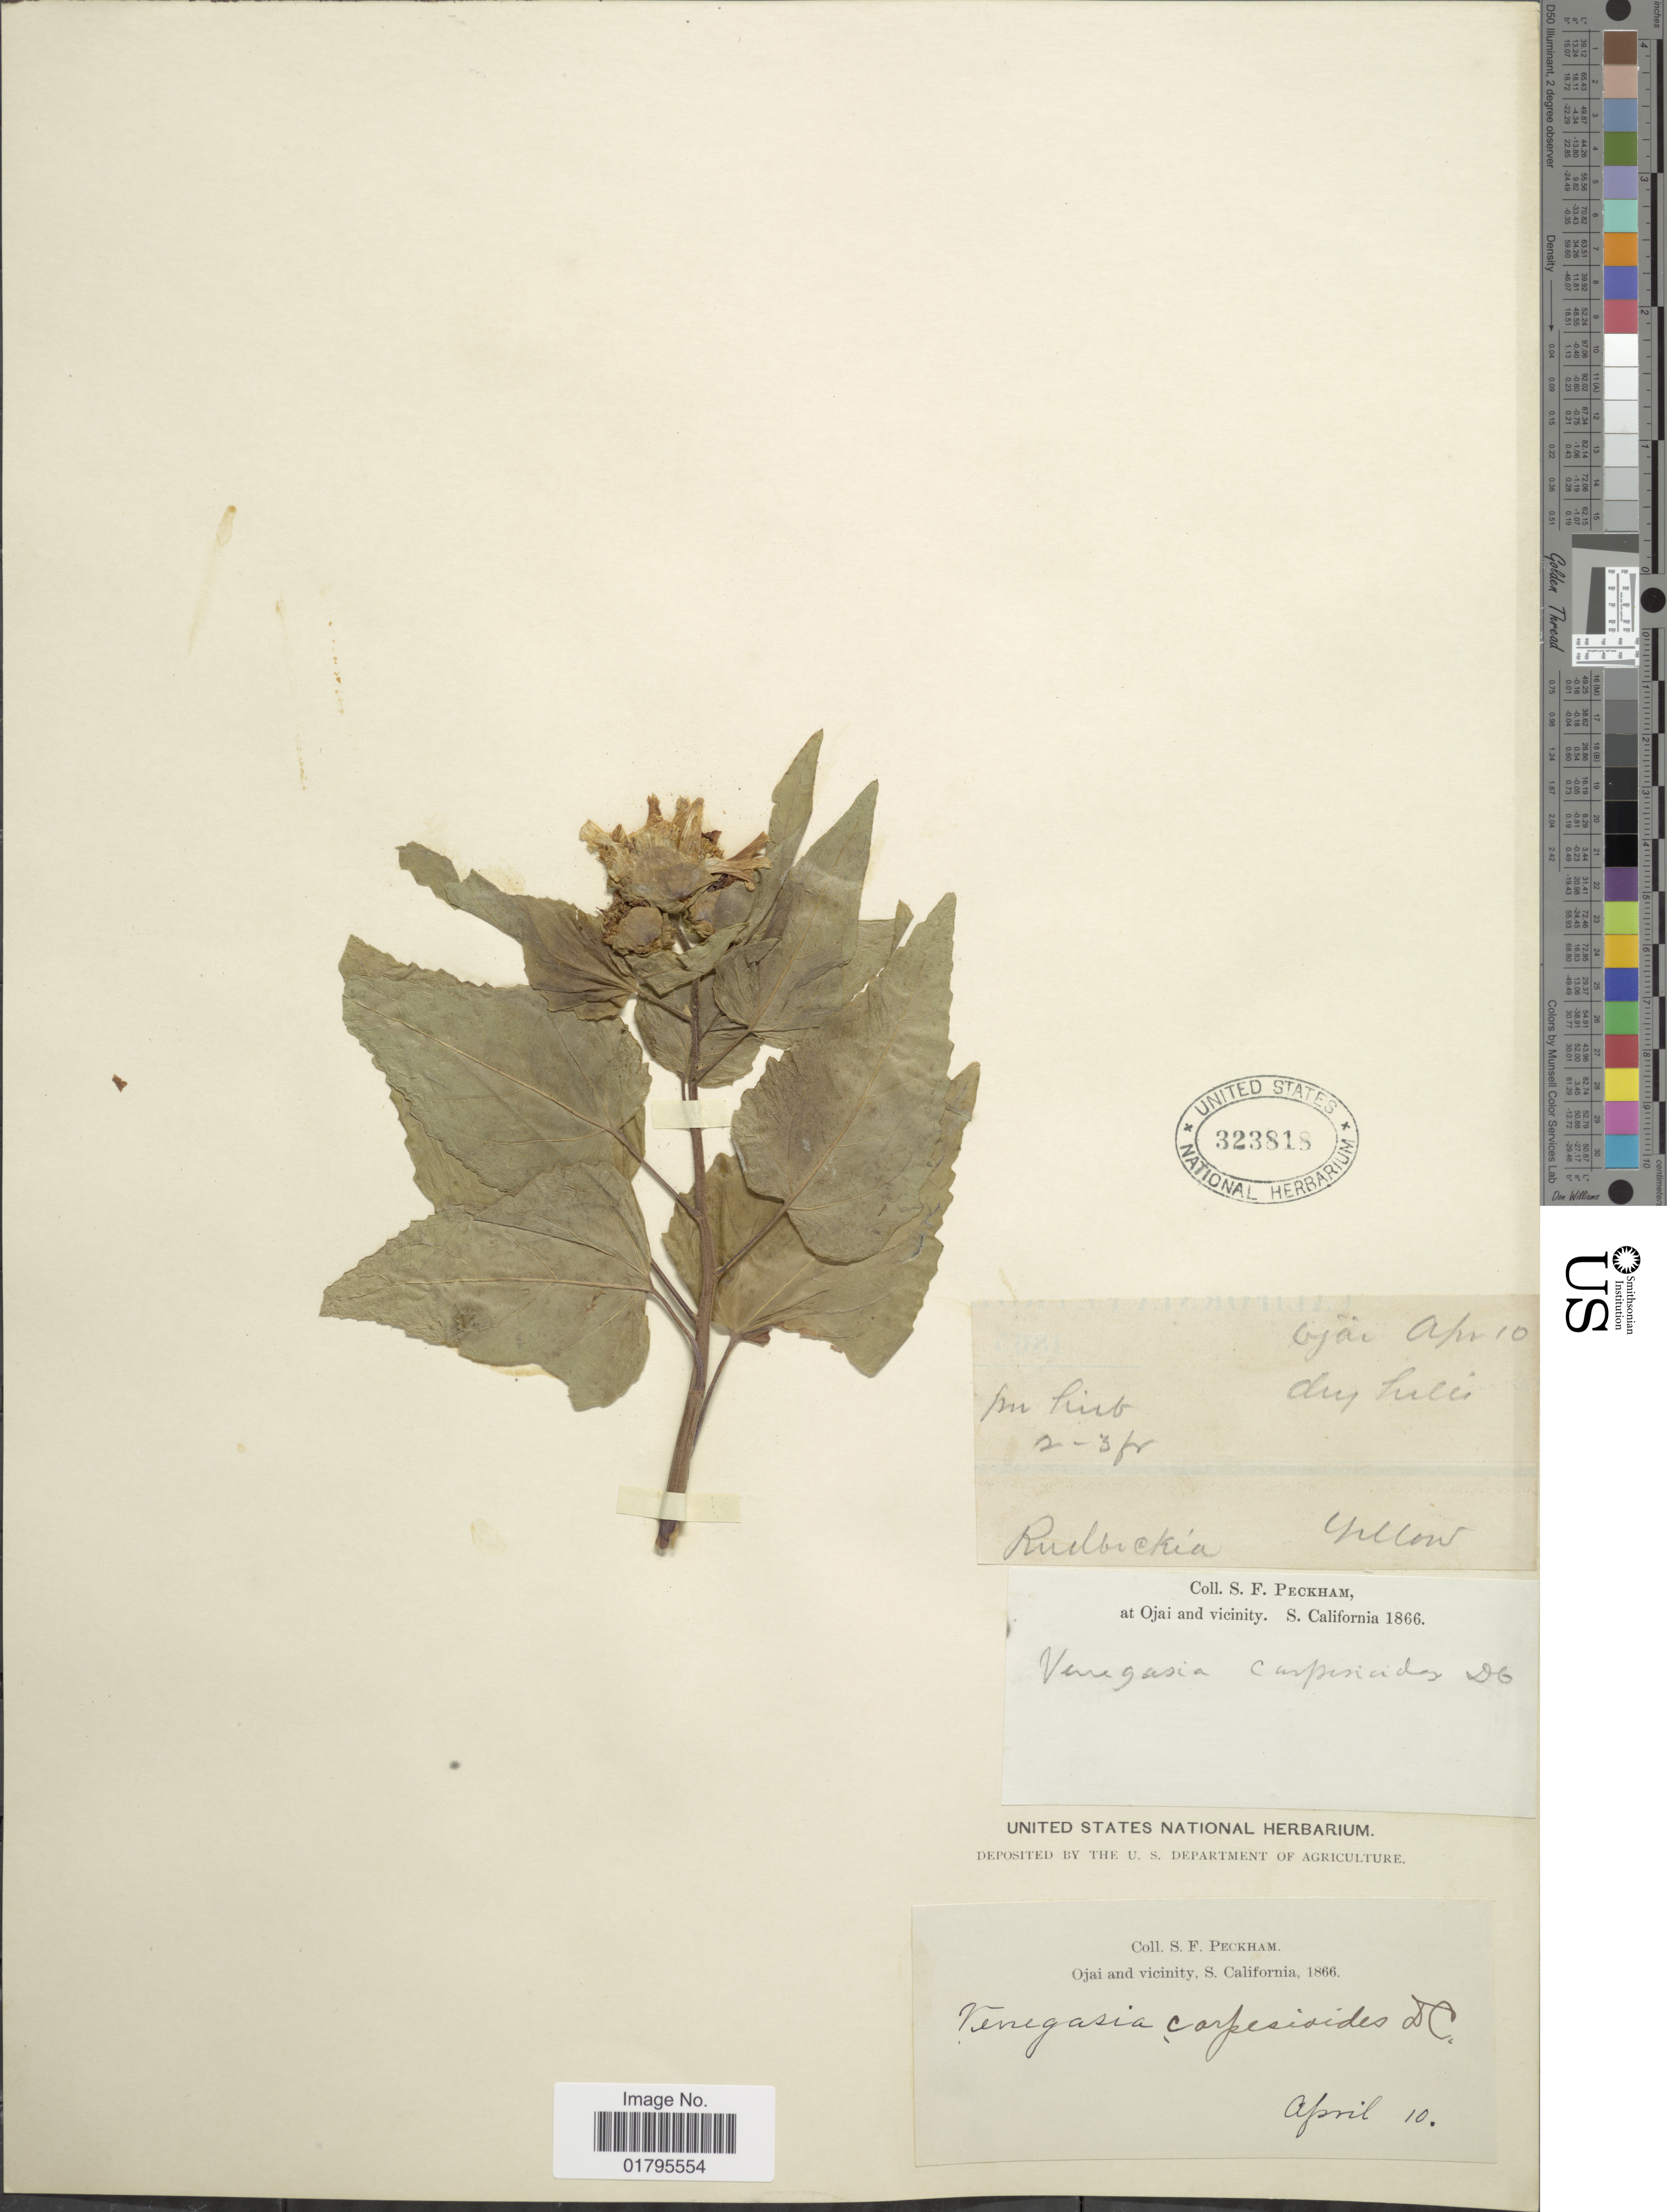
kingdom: Plantae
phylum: Tracheophyta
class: Magnoliopsida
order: Asterales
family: Asteraceae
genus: Venegasia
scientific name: Venegasia carpesioides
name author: DC.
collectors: S. Peckham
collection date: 1866-04-10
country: United States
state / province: California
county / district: Ventura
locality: Ojai and vicinity, S. California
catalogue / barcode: US 323818